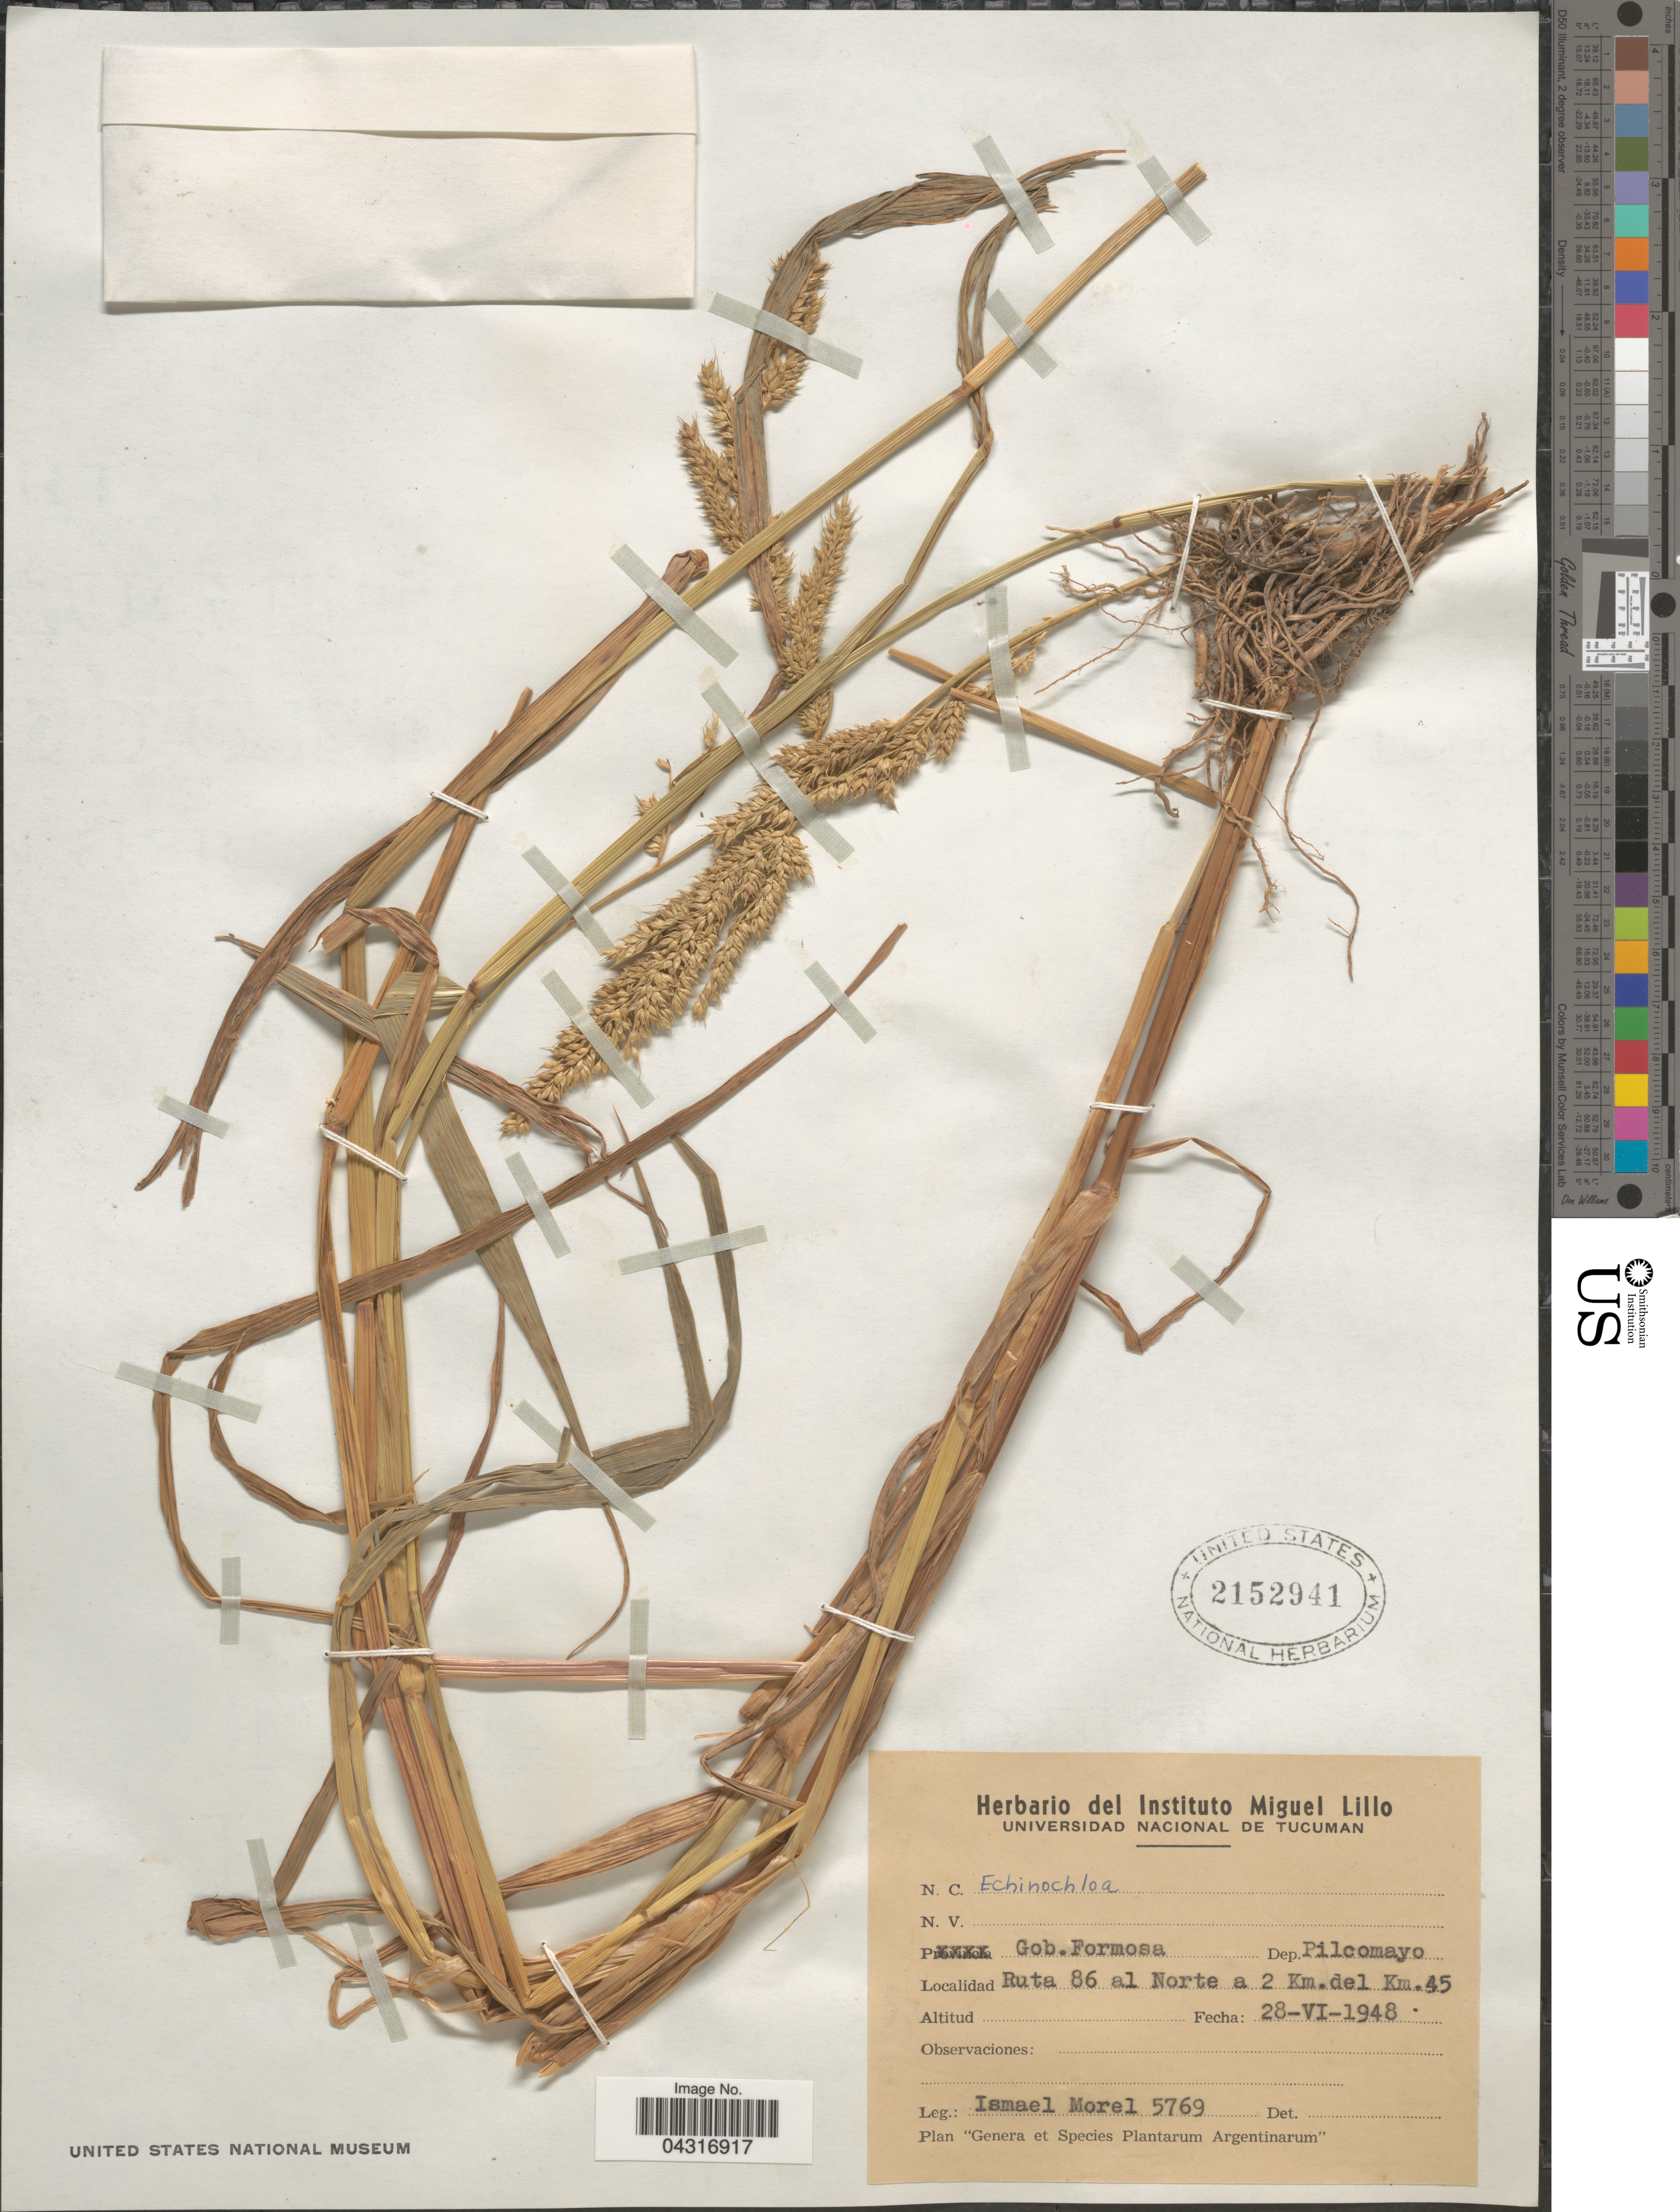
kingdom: Plantae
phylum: Tracheophyta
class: Liliopsida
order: Poales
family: Poaceae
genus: Echinochloa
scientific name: Echinochloa sp.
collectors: I. Morel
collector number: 5769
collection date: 1948-06-28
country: Argentina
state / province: Formosa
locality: Gob. Formosa. Dep. Pilcomayo. Ruta 86 al Norte a 2 Km. del km. 45.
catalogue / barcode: US 2152941